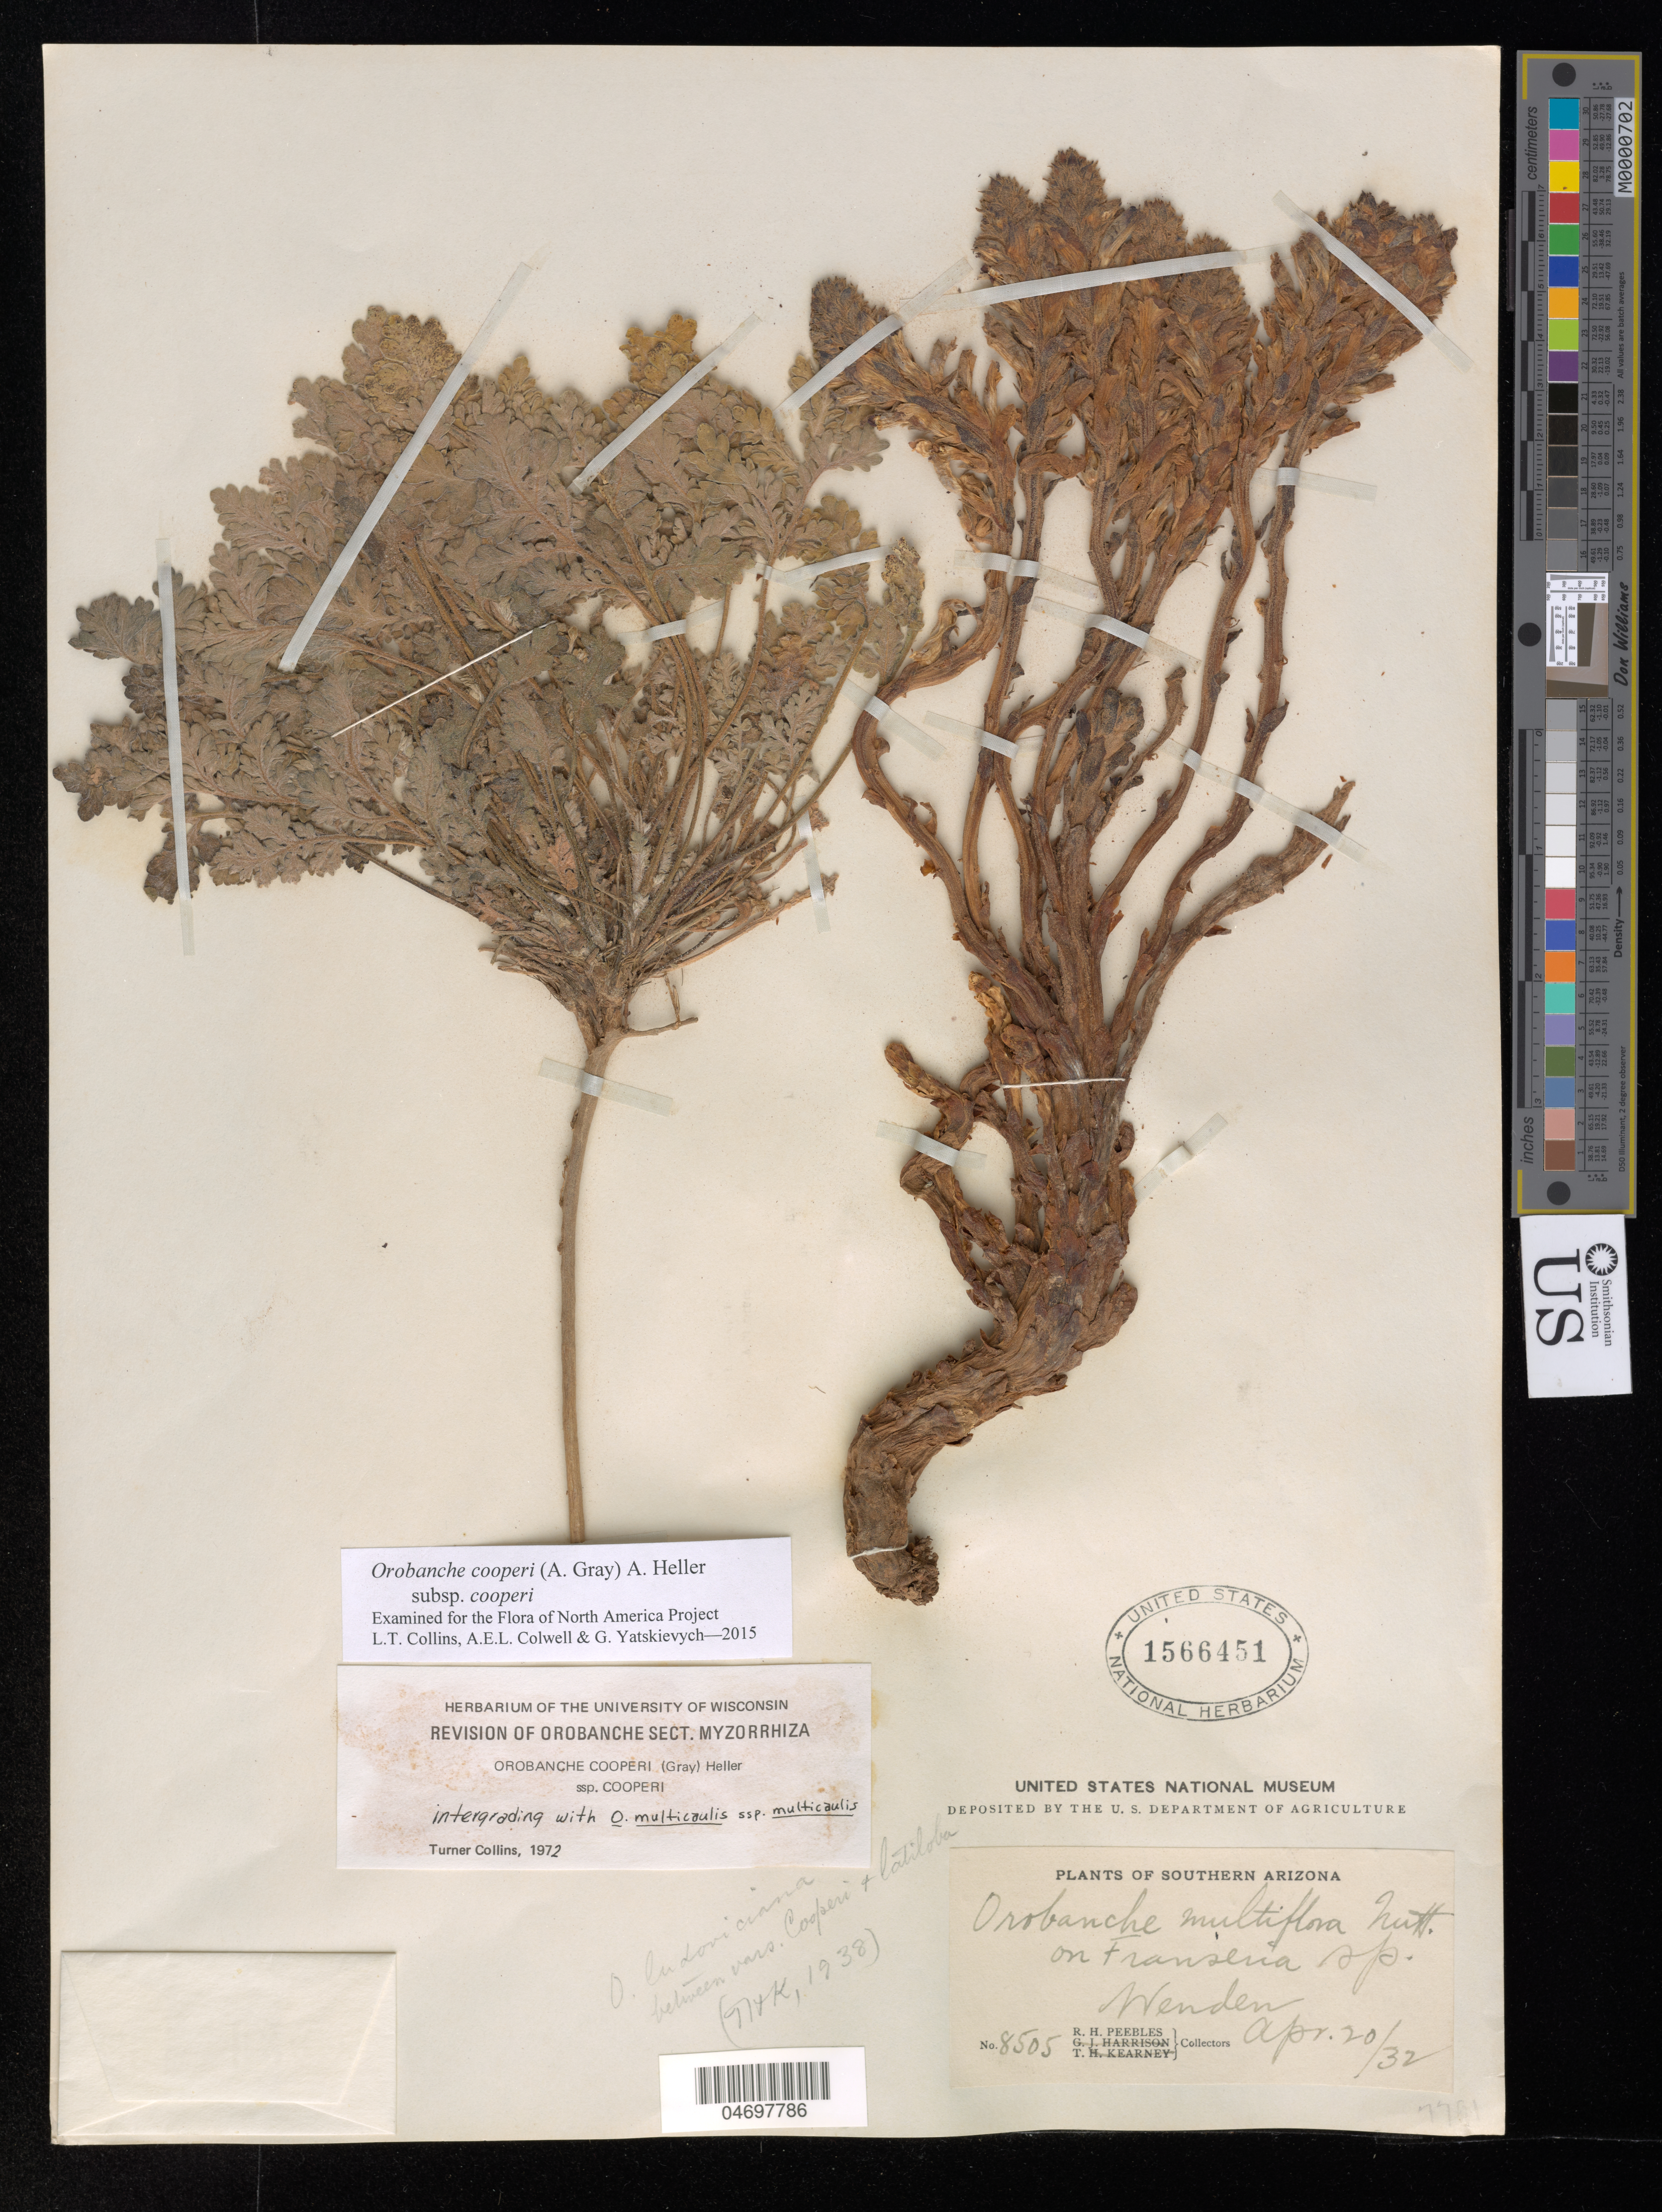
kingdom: Plantae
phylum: Tracheophyta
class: Magnoliopsida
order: Lamiales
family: Orobanchaceae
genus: Orobanche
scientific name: Orobanche cooperi subsp. cooperi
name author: (A. Gray) Heller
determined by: Collins, L. T.; Colwell, A. E.; Yatskievych, G. A.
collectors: R. H. Peebles & H. Fulton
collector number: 8505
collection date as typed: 20 Apr 1932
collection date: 1932-04-20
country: United States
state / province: Arizona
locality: Wenden.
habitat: On Fransena sp.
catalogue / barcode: US 1566451